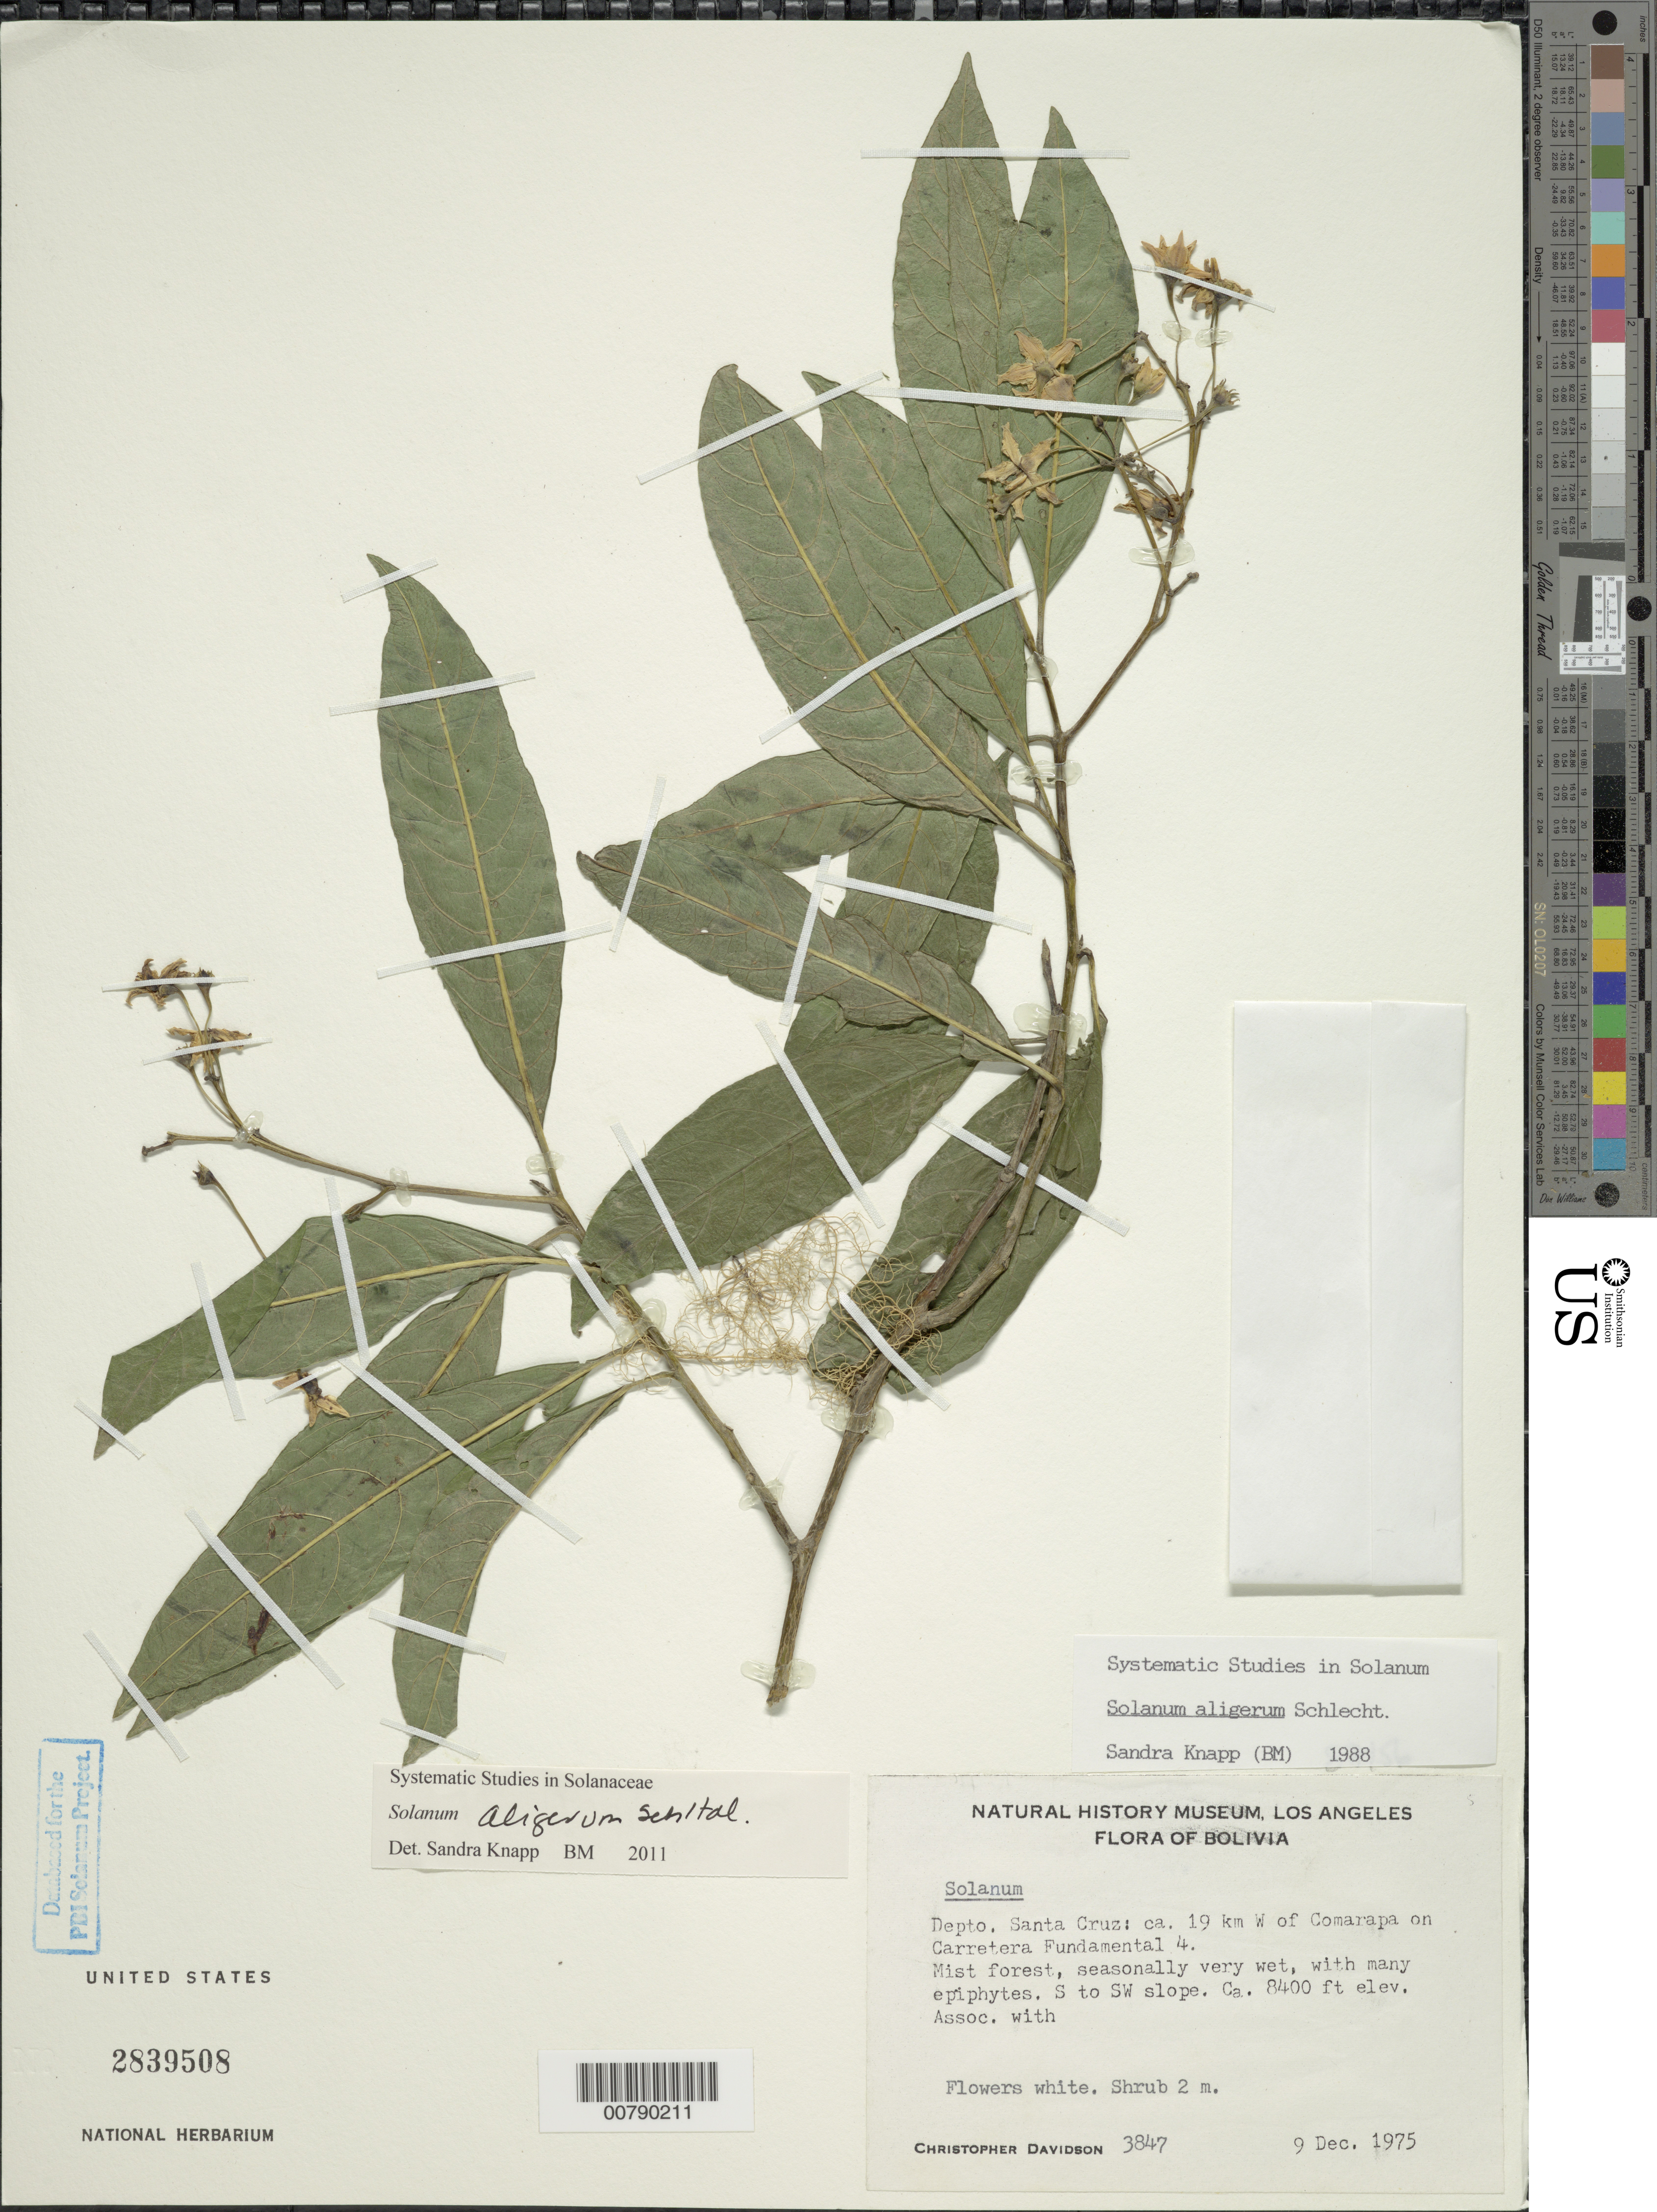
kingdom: Plantae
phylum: Tracheophyta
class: Magnoliopsida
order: Solanales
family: Solanaceae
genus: Solanum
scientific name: Solanum aligerum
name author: Schltdl.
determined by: Knapp, S. D.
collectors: C. Davidson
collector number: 3847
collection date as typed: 9 Dec 1975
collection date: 1975-12-09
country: Bolivia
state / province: Santa Cruz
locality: ca. 19 km W of Comaropa on Carretera Fundamental 4.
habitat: mist forest, seasonally very wet, with many epiphytes. S to SW slope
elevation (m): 2560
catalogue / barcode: US 2839508